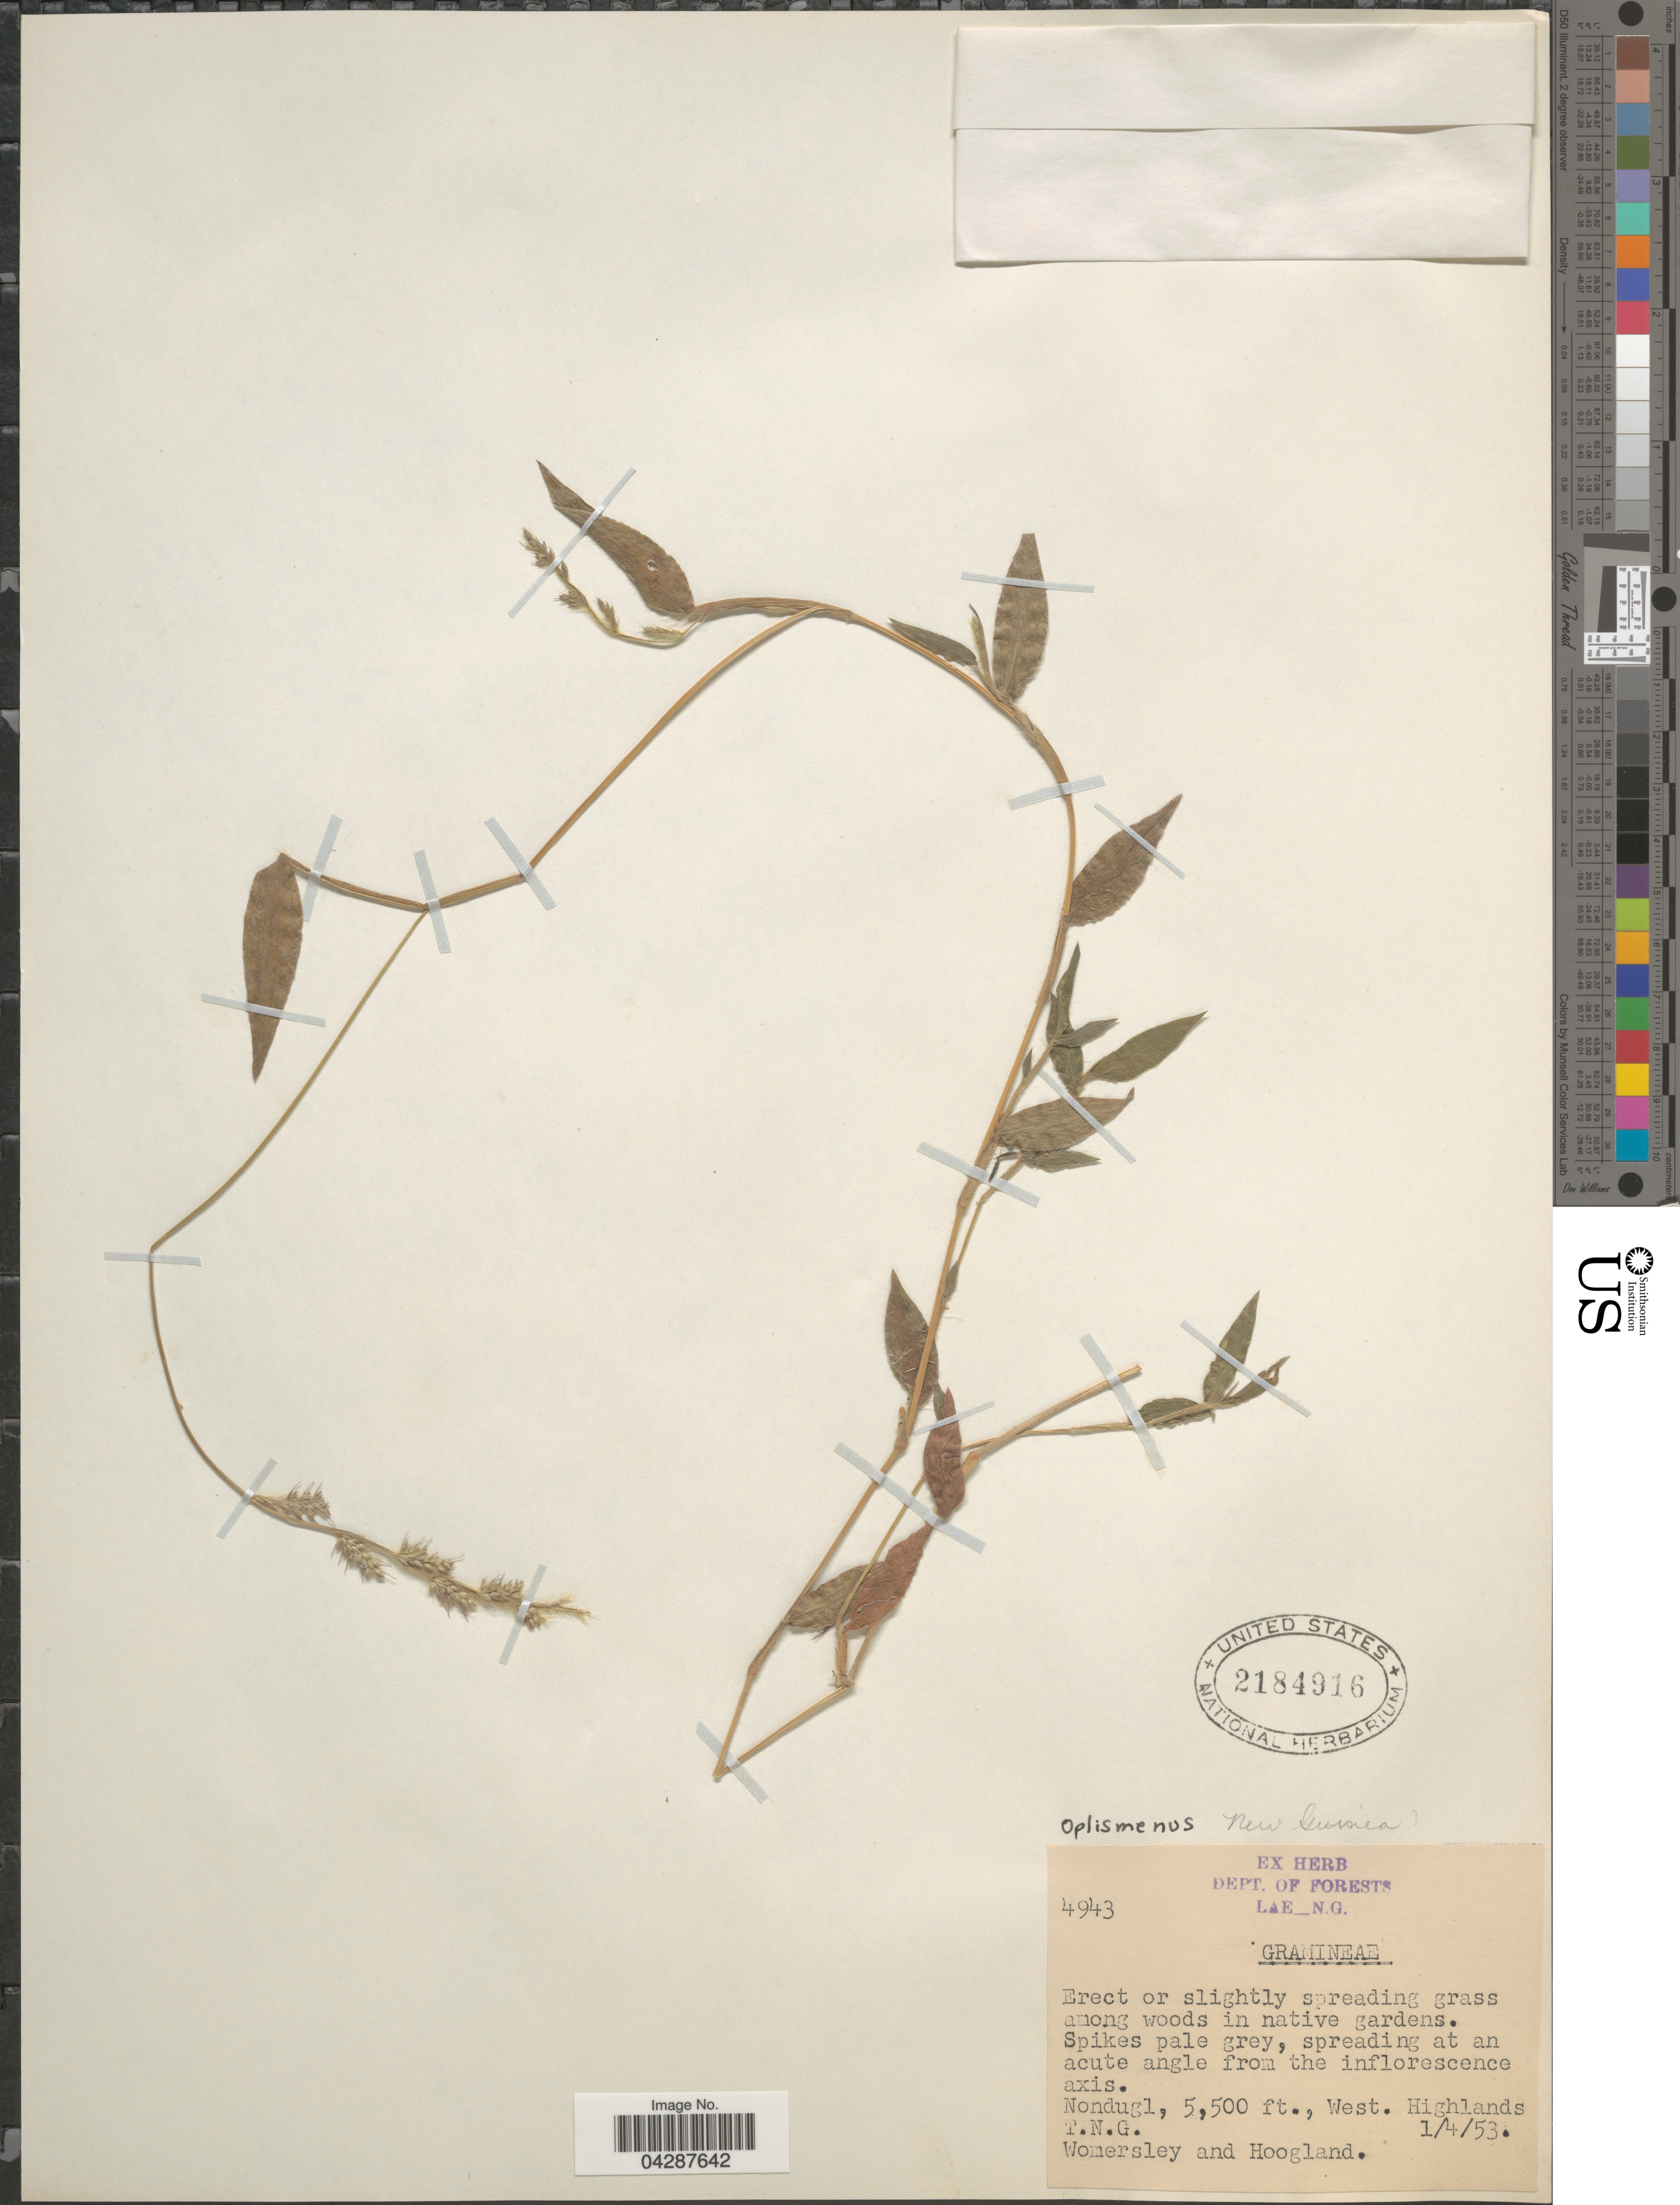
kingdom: Plantae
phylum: Tracheophyta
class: Liliopsida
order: Poales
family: Poaceae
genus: Oplismenus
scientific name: Oplismenus sp.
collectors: Womersley & Hoogland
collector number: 4943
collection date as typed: Transcribed d/m/y: 1/4/53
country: Papua New Guinea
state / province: Western Highlands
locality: Nondugl, T.N.G.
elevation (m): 1676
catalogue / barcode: US 2184916